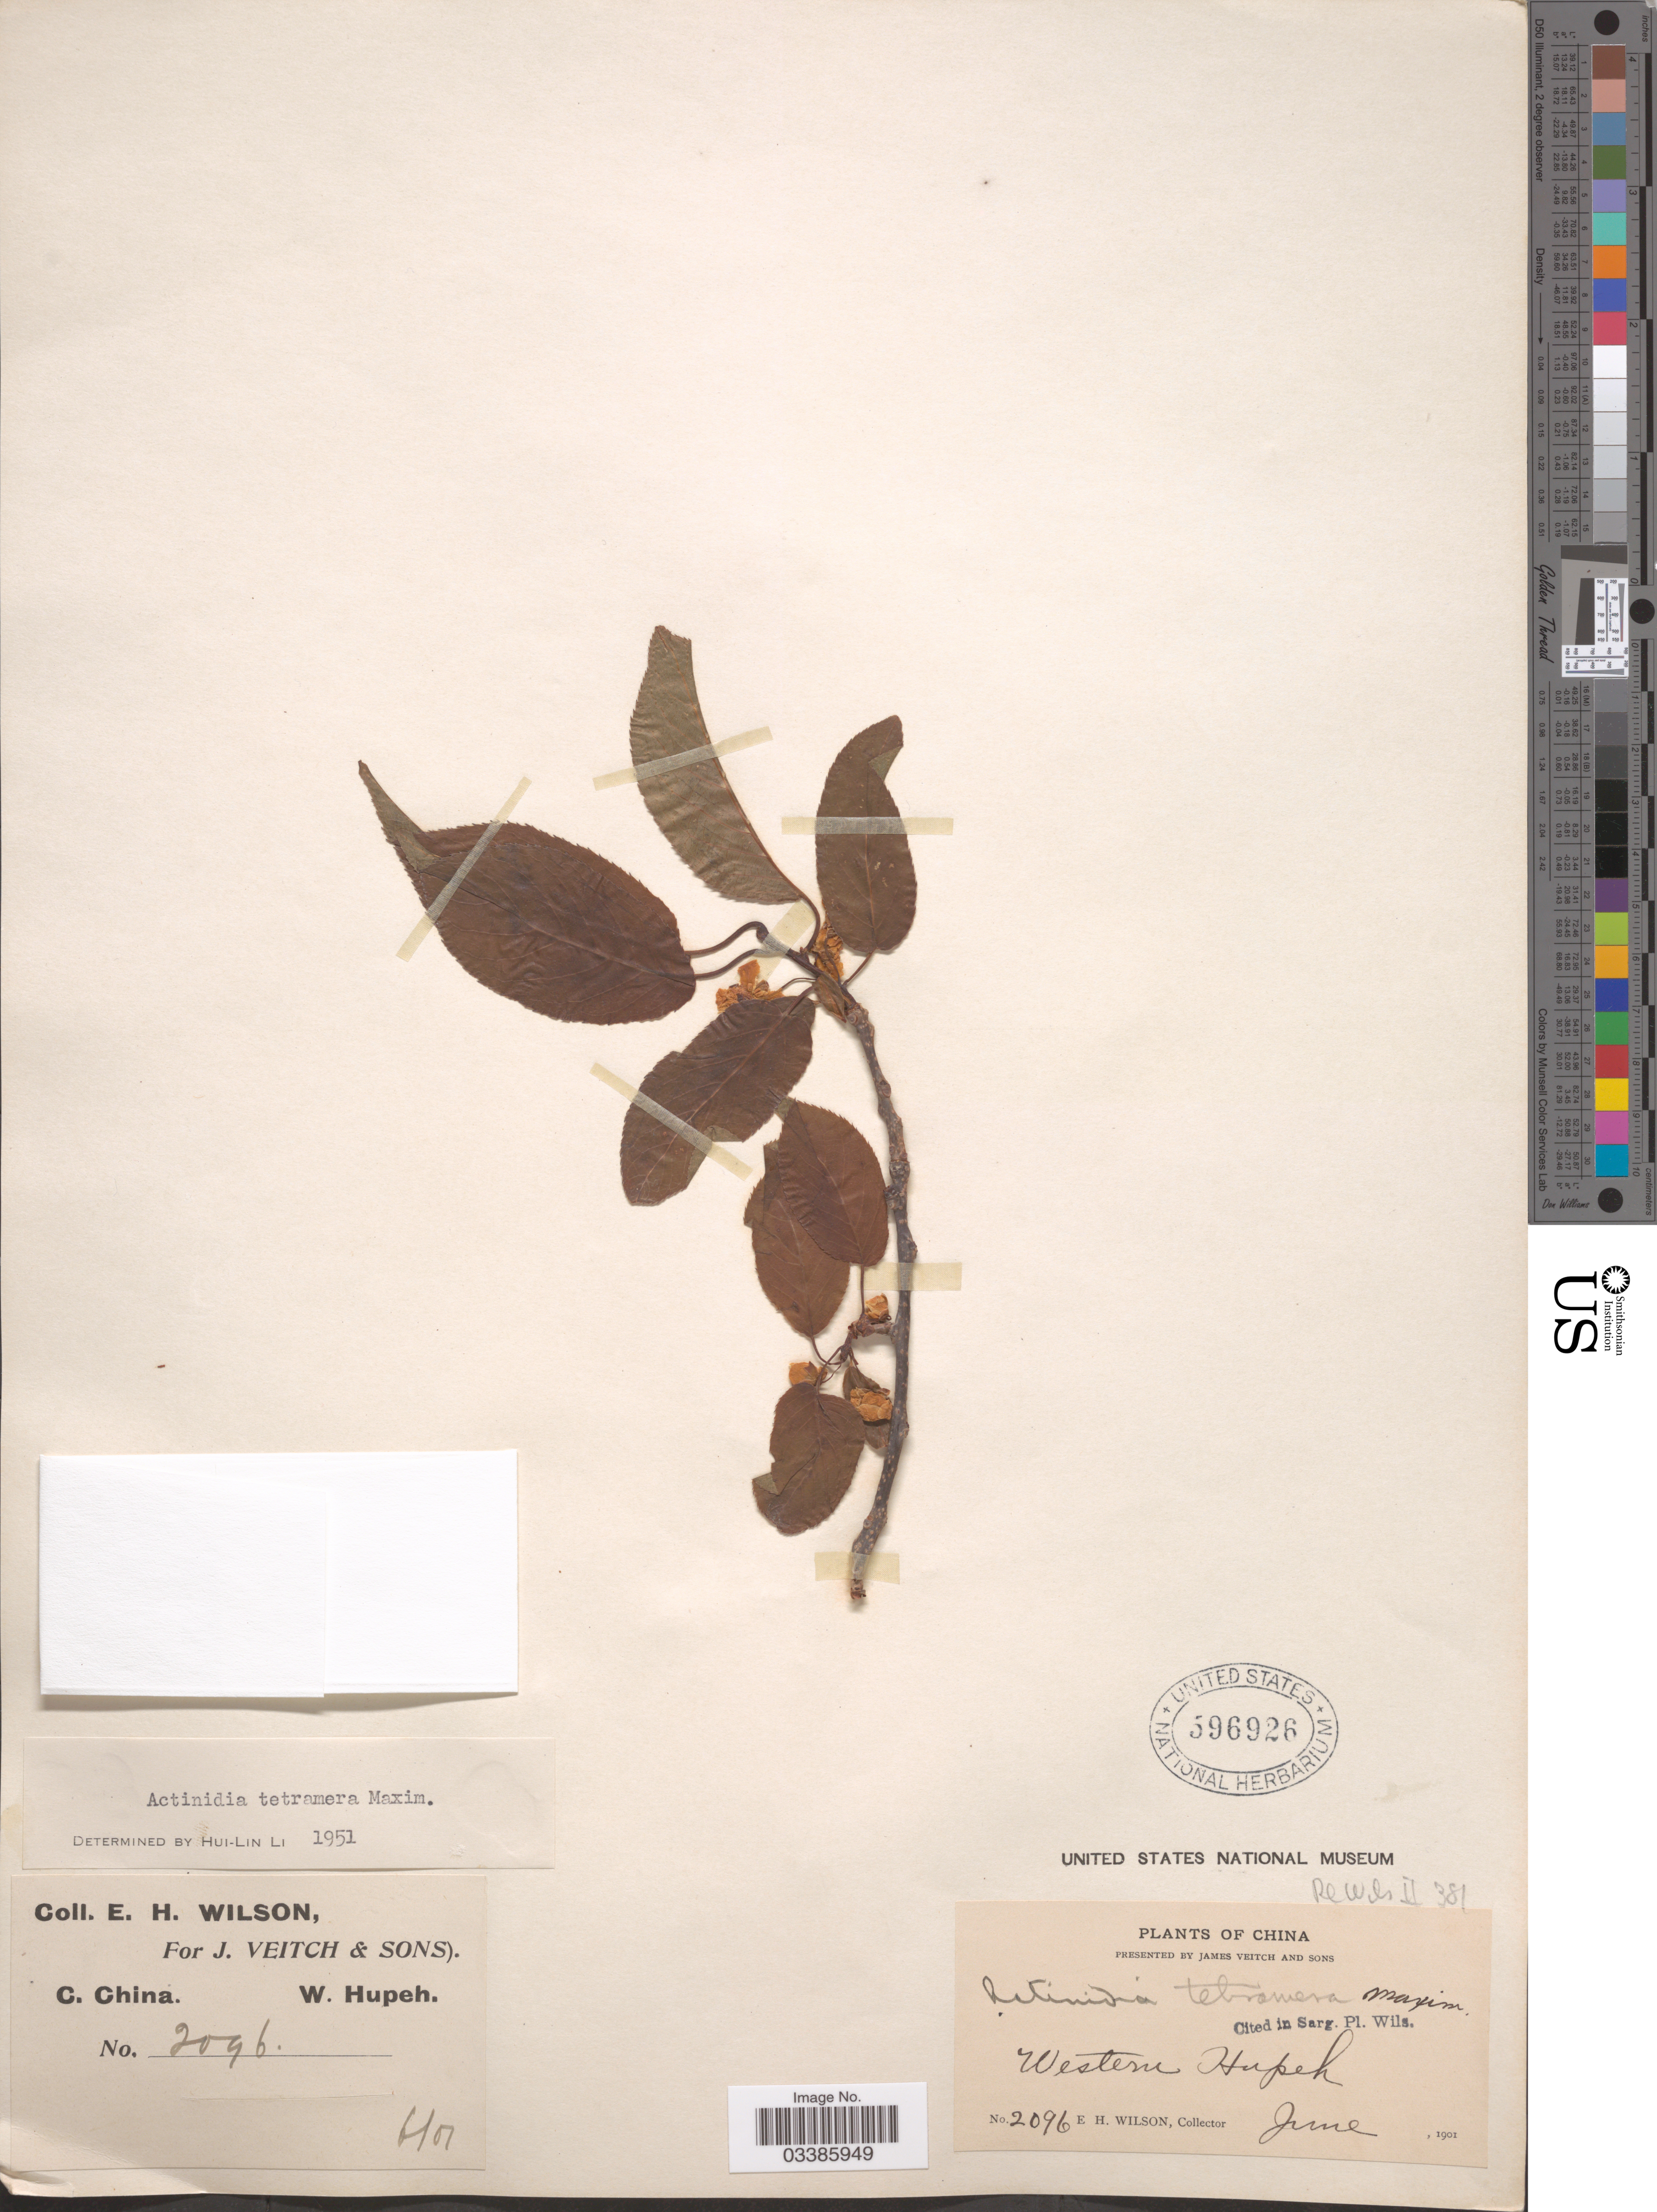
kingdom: Plantae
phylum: Tracheophyta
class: Magnoliopsida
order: Ericales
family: Actinidiaceae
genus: Actinidia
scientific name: Actinidia tetramera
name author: Maxim.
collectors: E. Wilson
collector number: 2096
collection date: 1901-06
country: China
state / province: Hubei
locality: C. China, Western Hupeh.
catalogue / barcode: US 596926